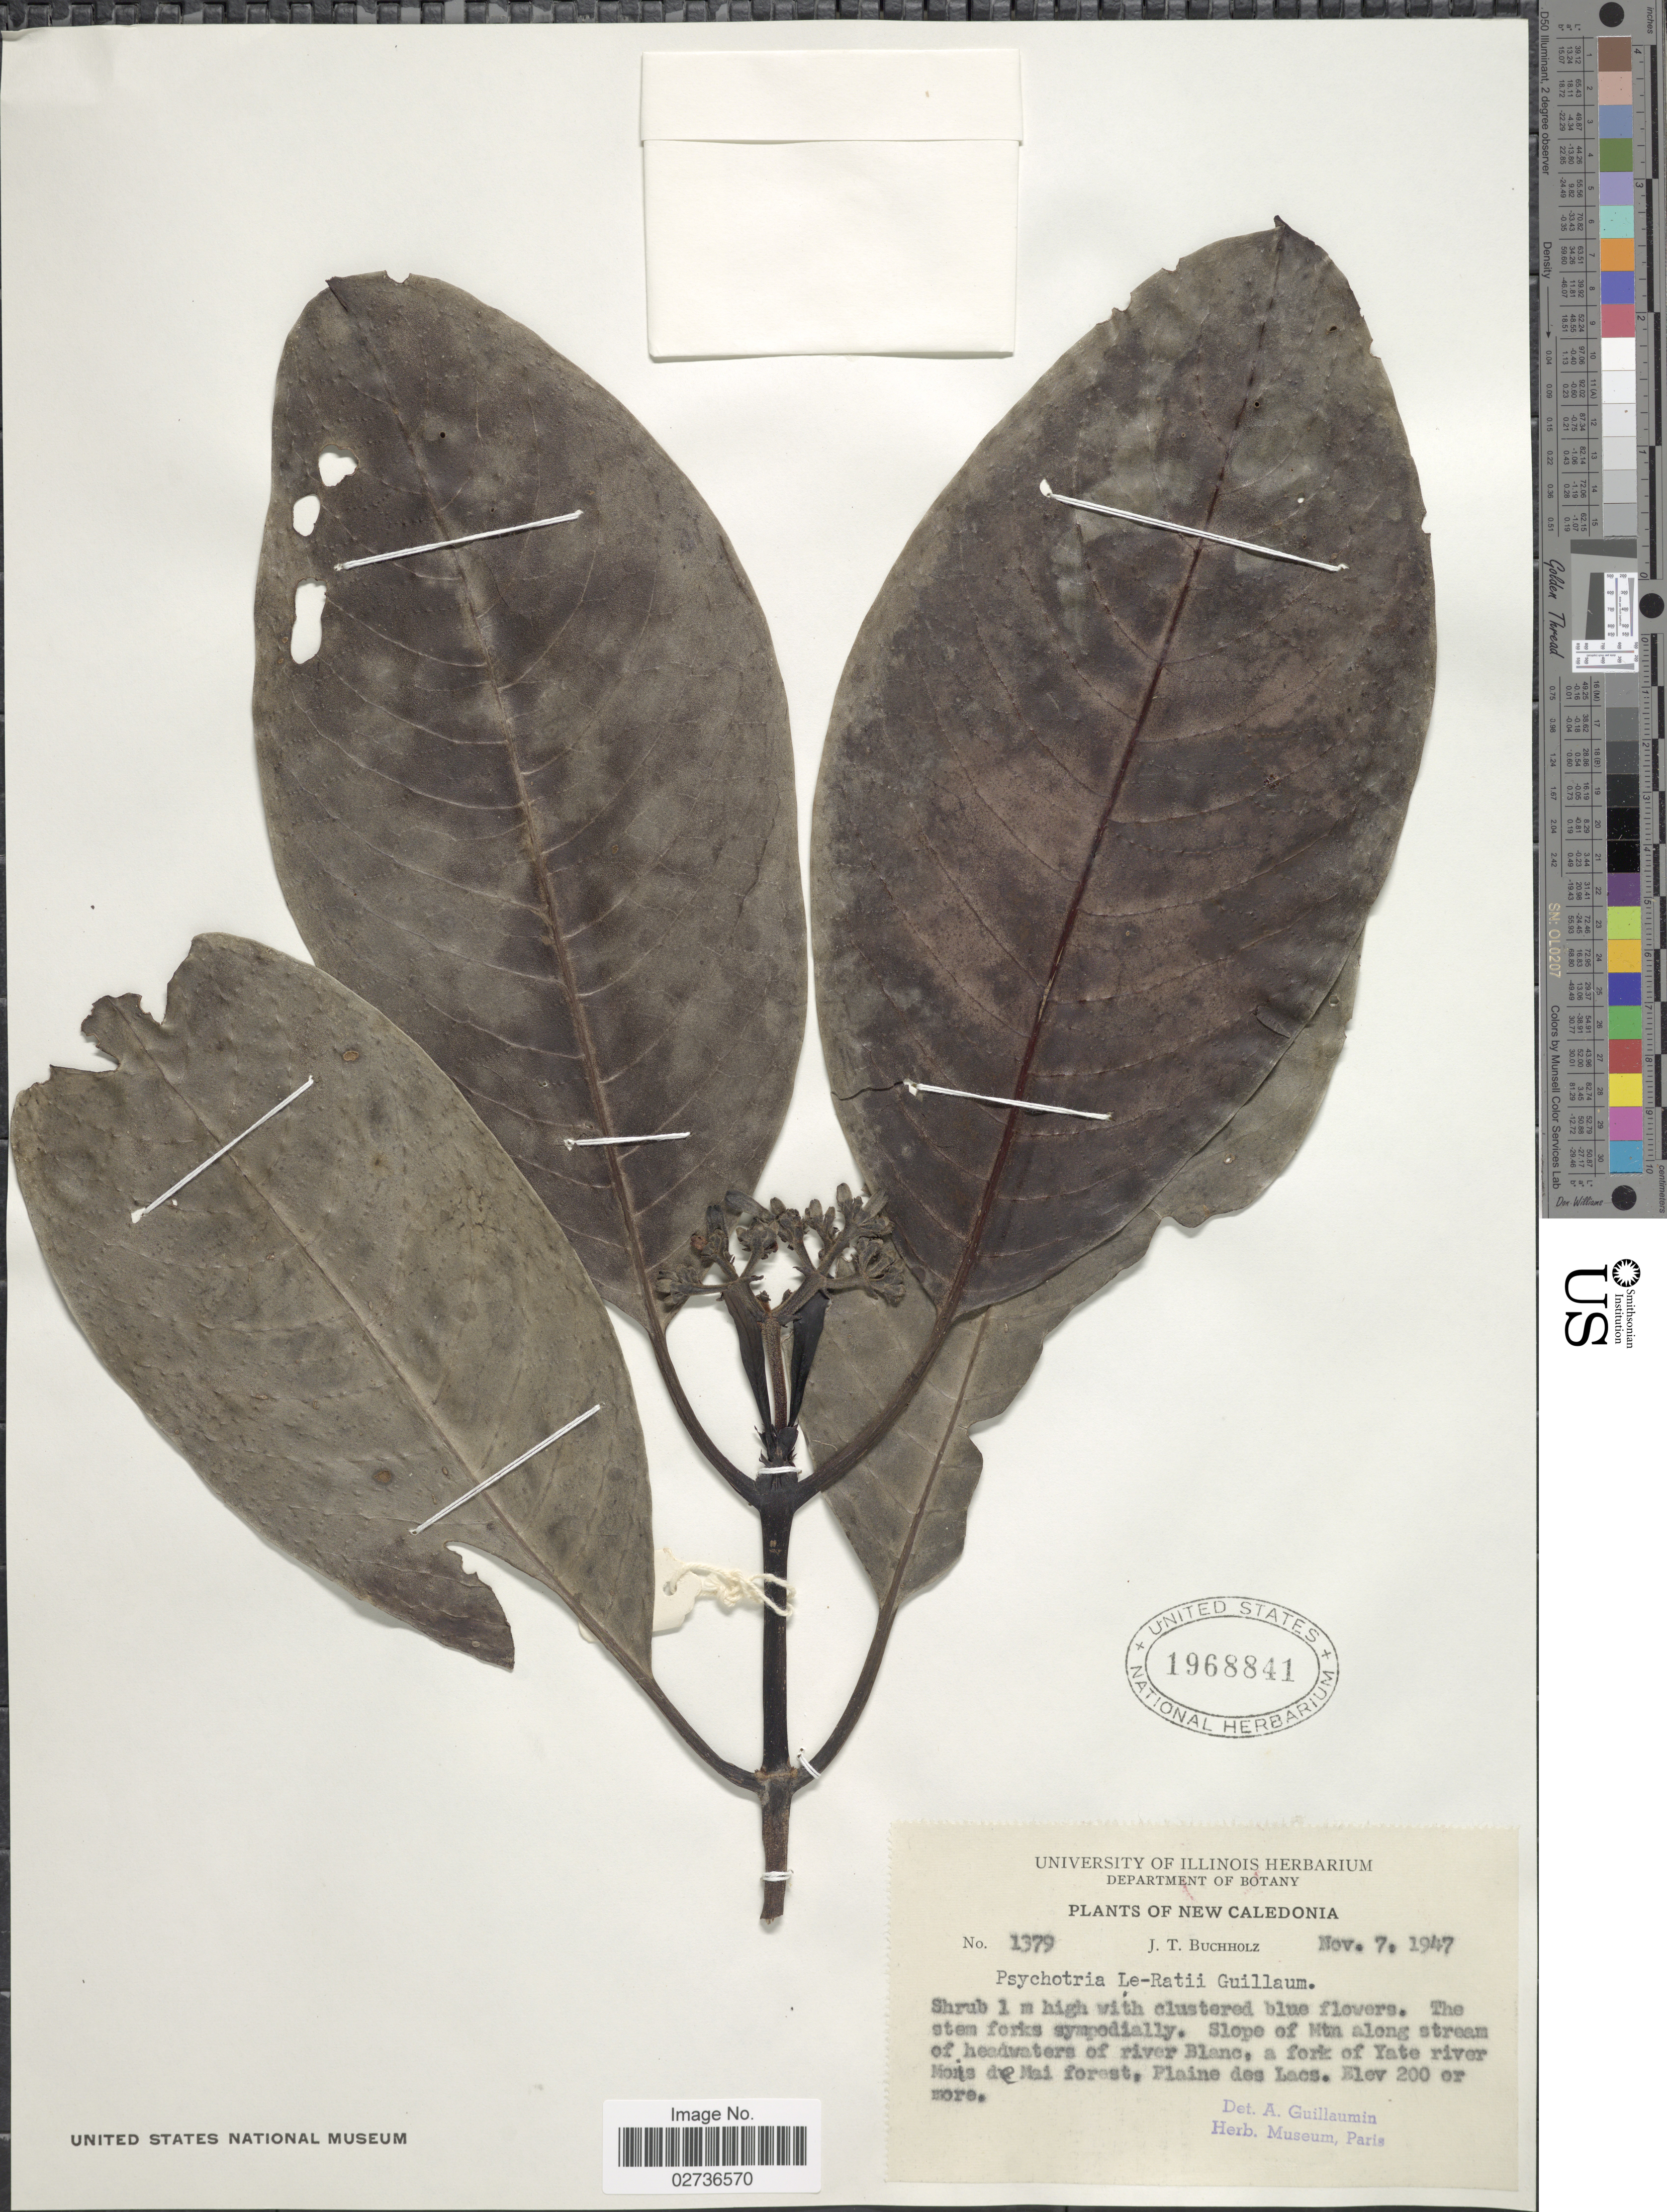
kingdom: Plantae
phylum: Tracheophyta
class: Magnoliopsida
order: Gentianales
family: Rubiaceae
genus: Psychotria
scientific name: Psychotria le-ratii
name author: Guillaumin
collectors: J. T. Buchholz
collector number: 1379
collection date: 1947-11-07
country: New Caledonia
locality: Slope of Mtn along stream of headwaters of river Blanc, a fork of Yate river, Mois de Mai forest, Plaine des Lacs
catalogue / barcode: US 1968841